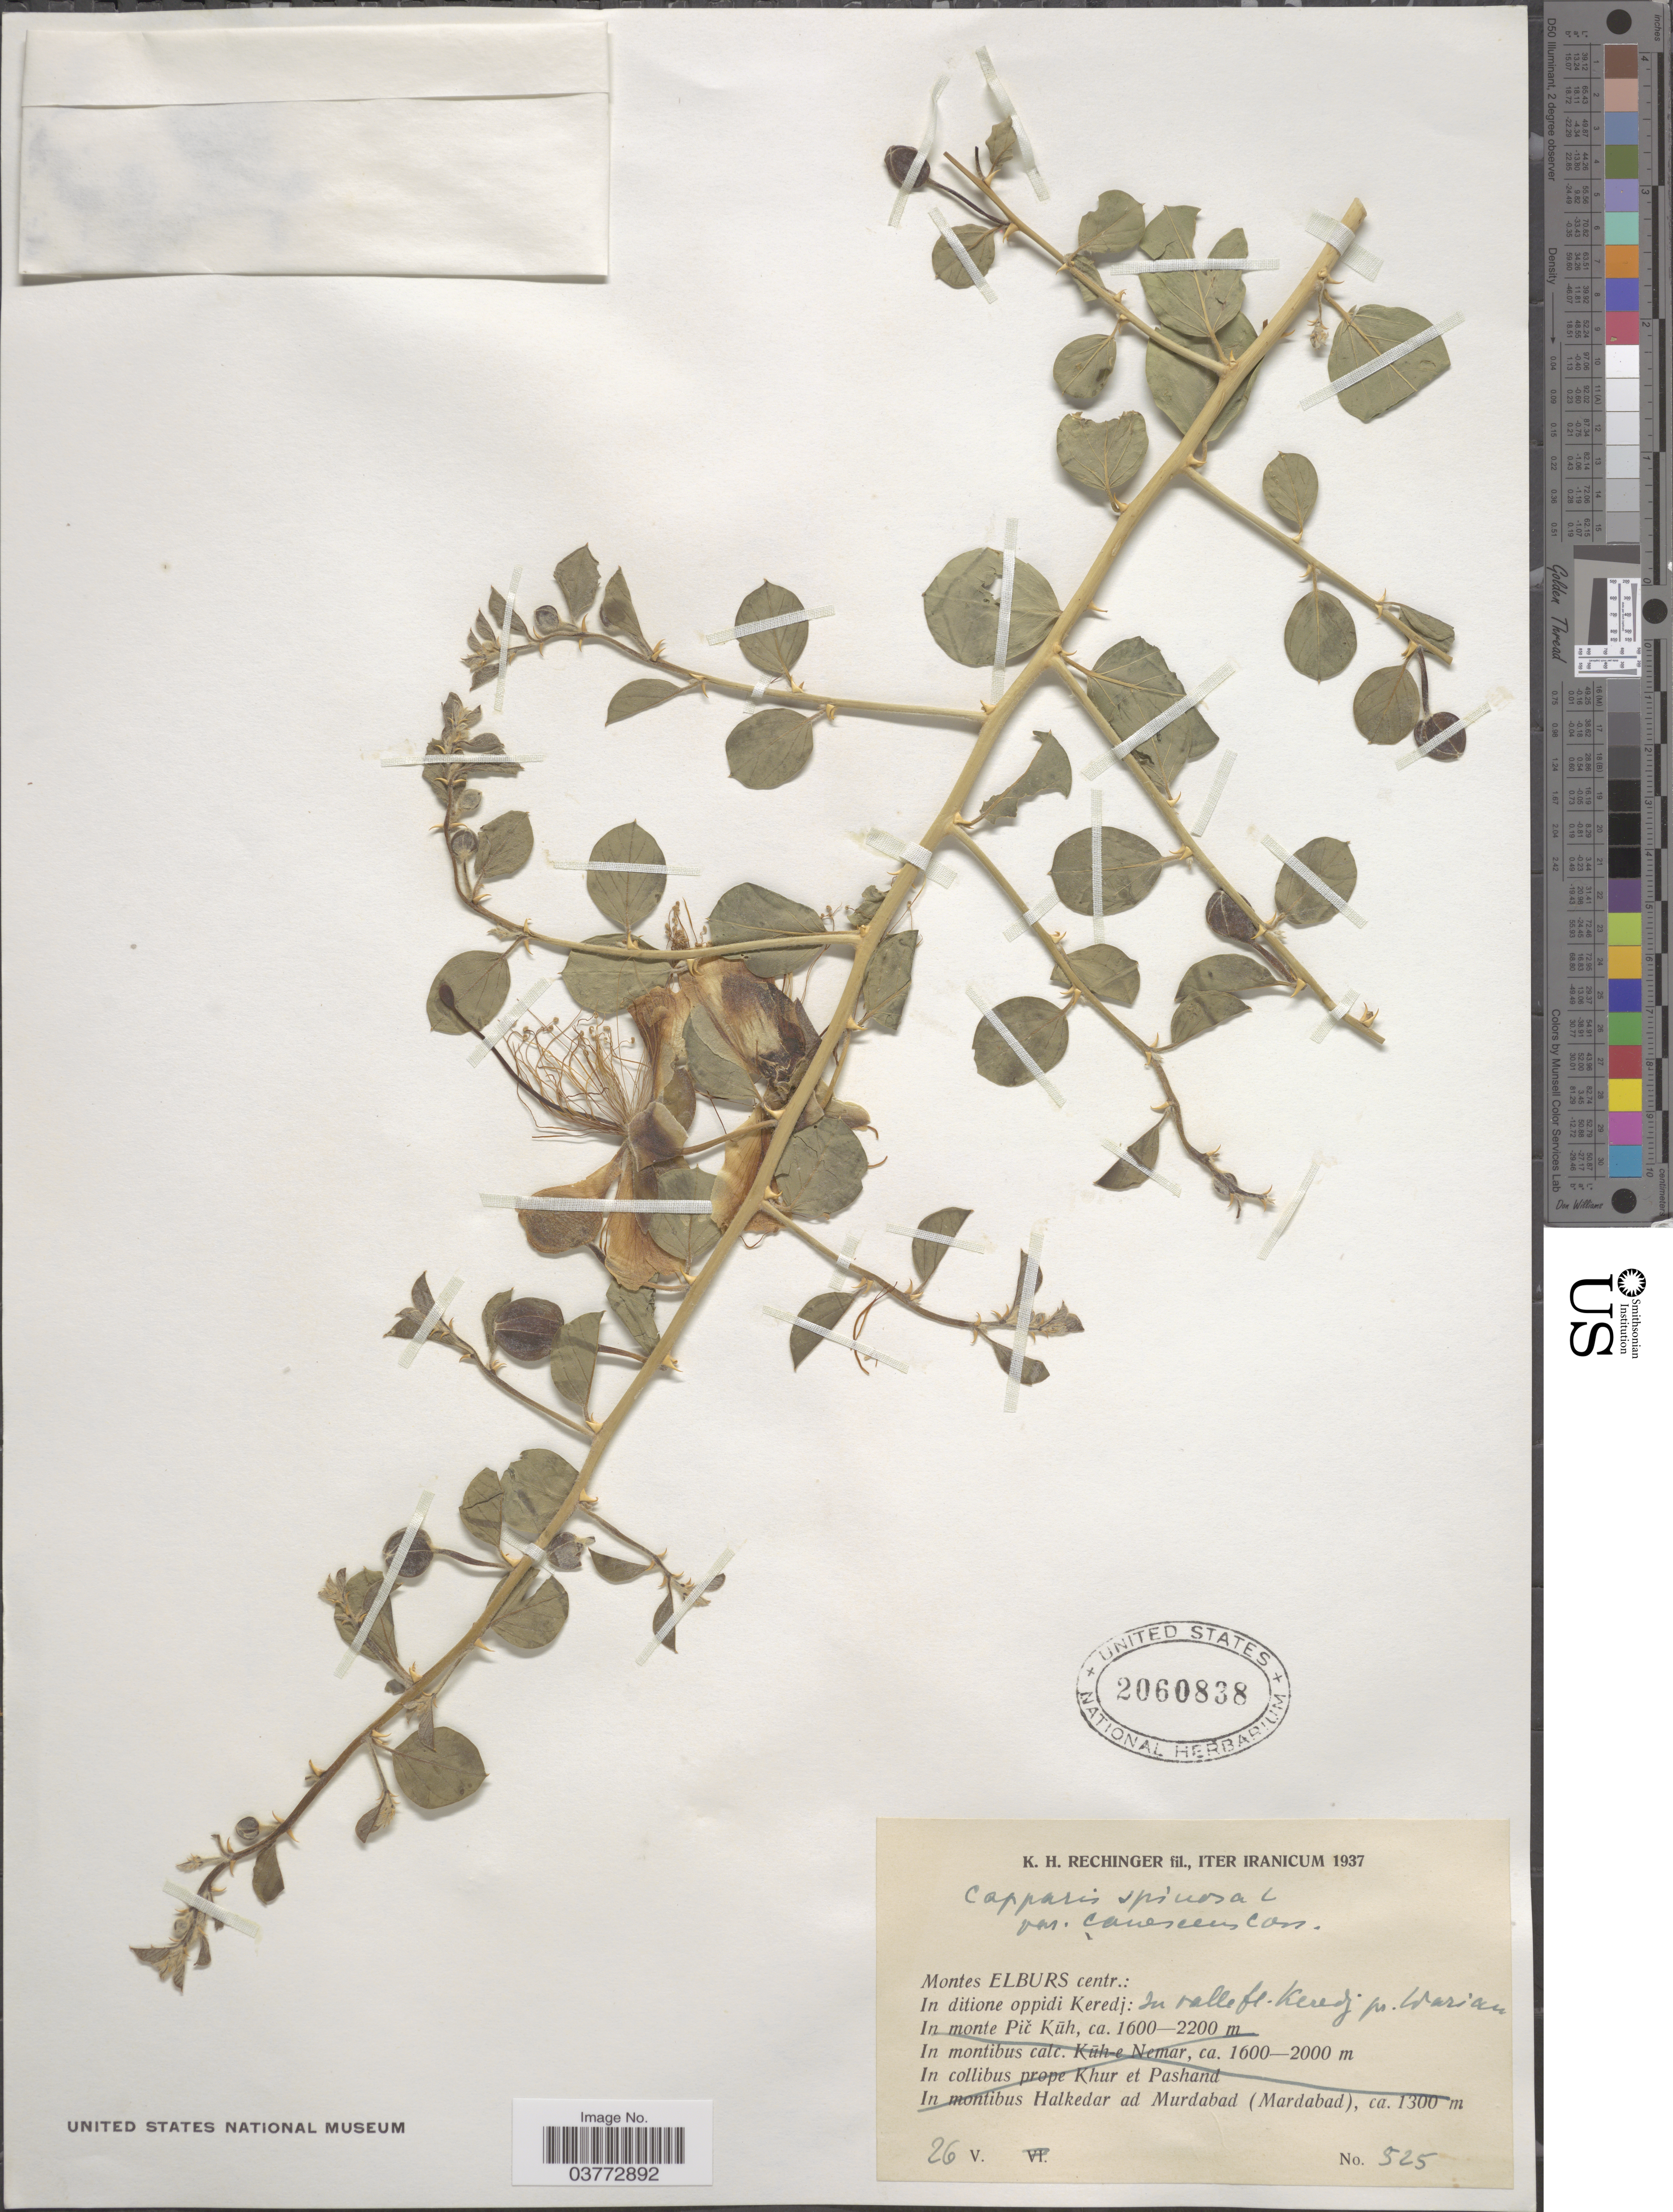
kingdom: Plantae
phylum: Tracheophyta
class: Magnoliopsida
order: Brassicales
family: Capparaceae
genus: Capparis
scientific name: Capparis sicula subsp. sicula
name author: Veill. ex Duhamel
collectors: K. H. Rechinger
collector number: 525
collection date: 1937-05-26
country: Iran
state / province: Alborz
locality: Iter Iranicum. Montes Elburs centr.: In ditione oppidi Keredj: In valle fl. Keredj pr. Ldarian. [interpreted]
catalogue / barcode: US 2060838